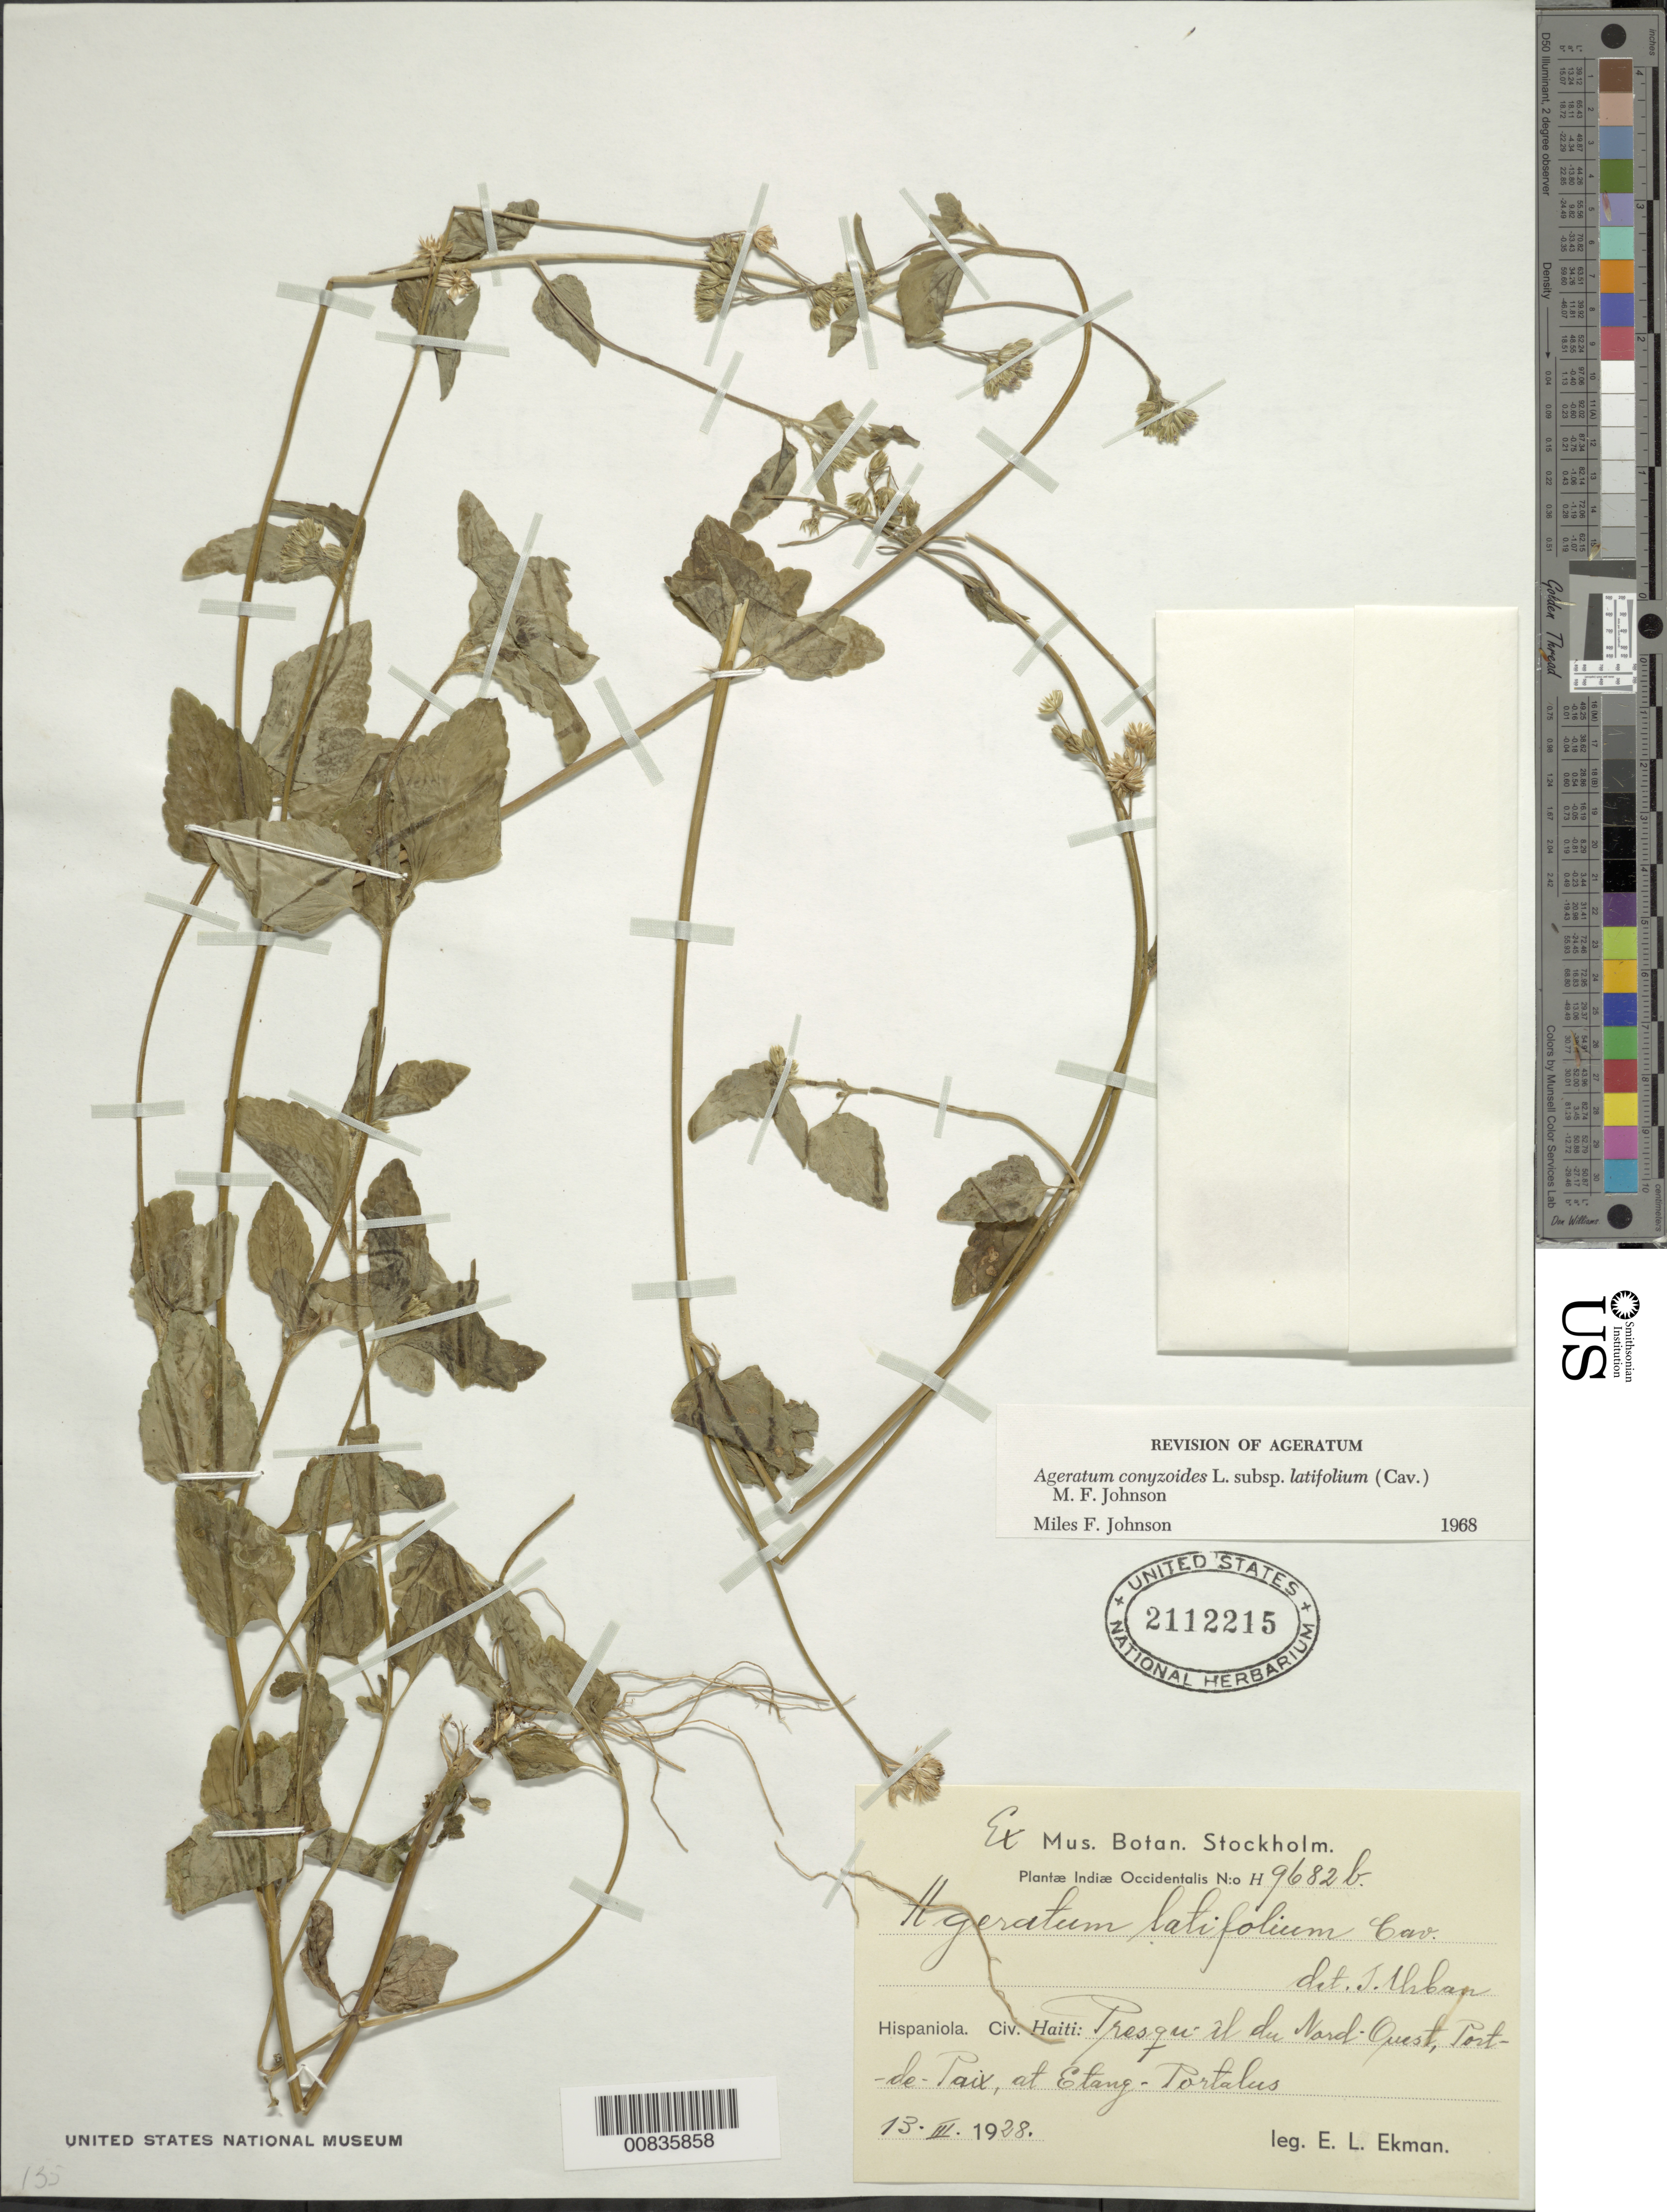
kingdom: Plantae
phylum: Tracheophyta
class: Magnoliopsida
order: Asterales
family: Asteraceae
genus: Ageratum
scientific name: Ageratum conyzoides subsp. latifolium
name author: (Cav.) M.F. Johnson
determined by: Johnson, M. F.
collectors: E. L. Ekman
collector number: H 9682B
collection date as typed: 13 Mar 1928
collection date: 1928-03-13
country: Haiti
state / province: Nord-Ouest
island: Hispaniola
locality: Pord de Paix, at Etang-Portalus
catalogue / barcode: US 2112215